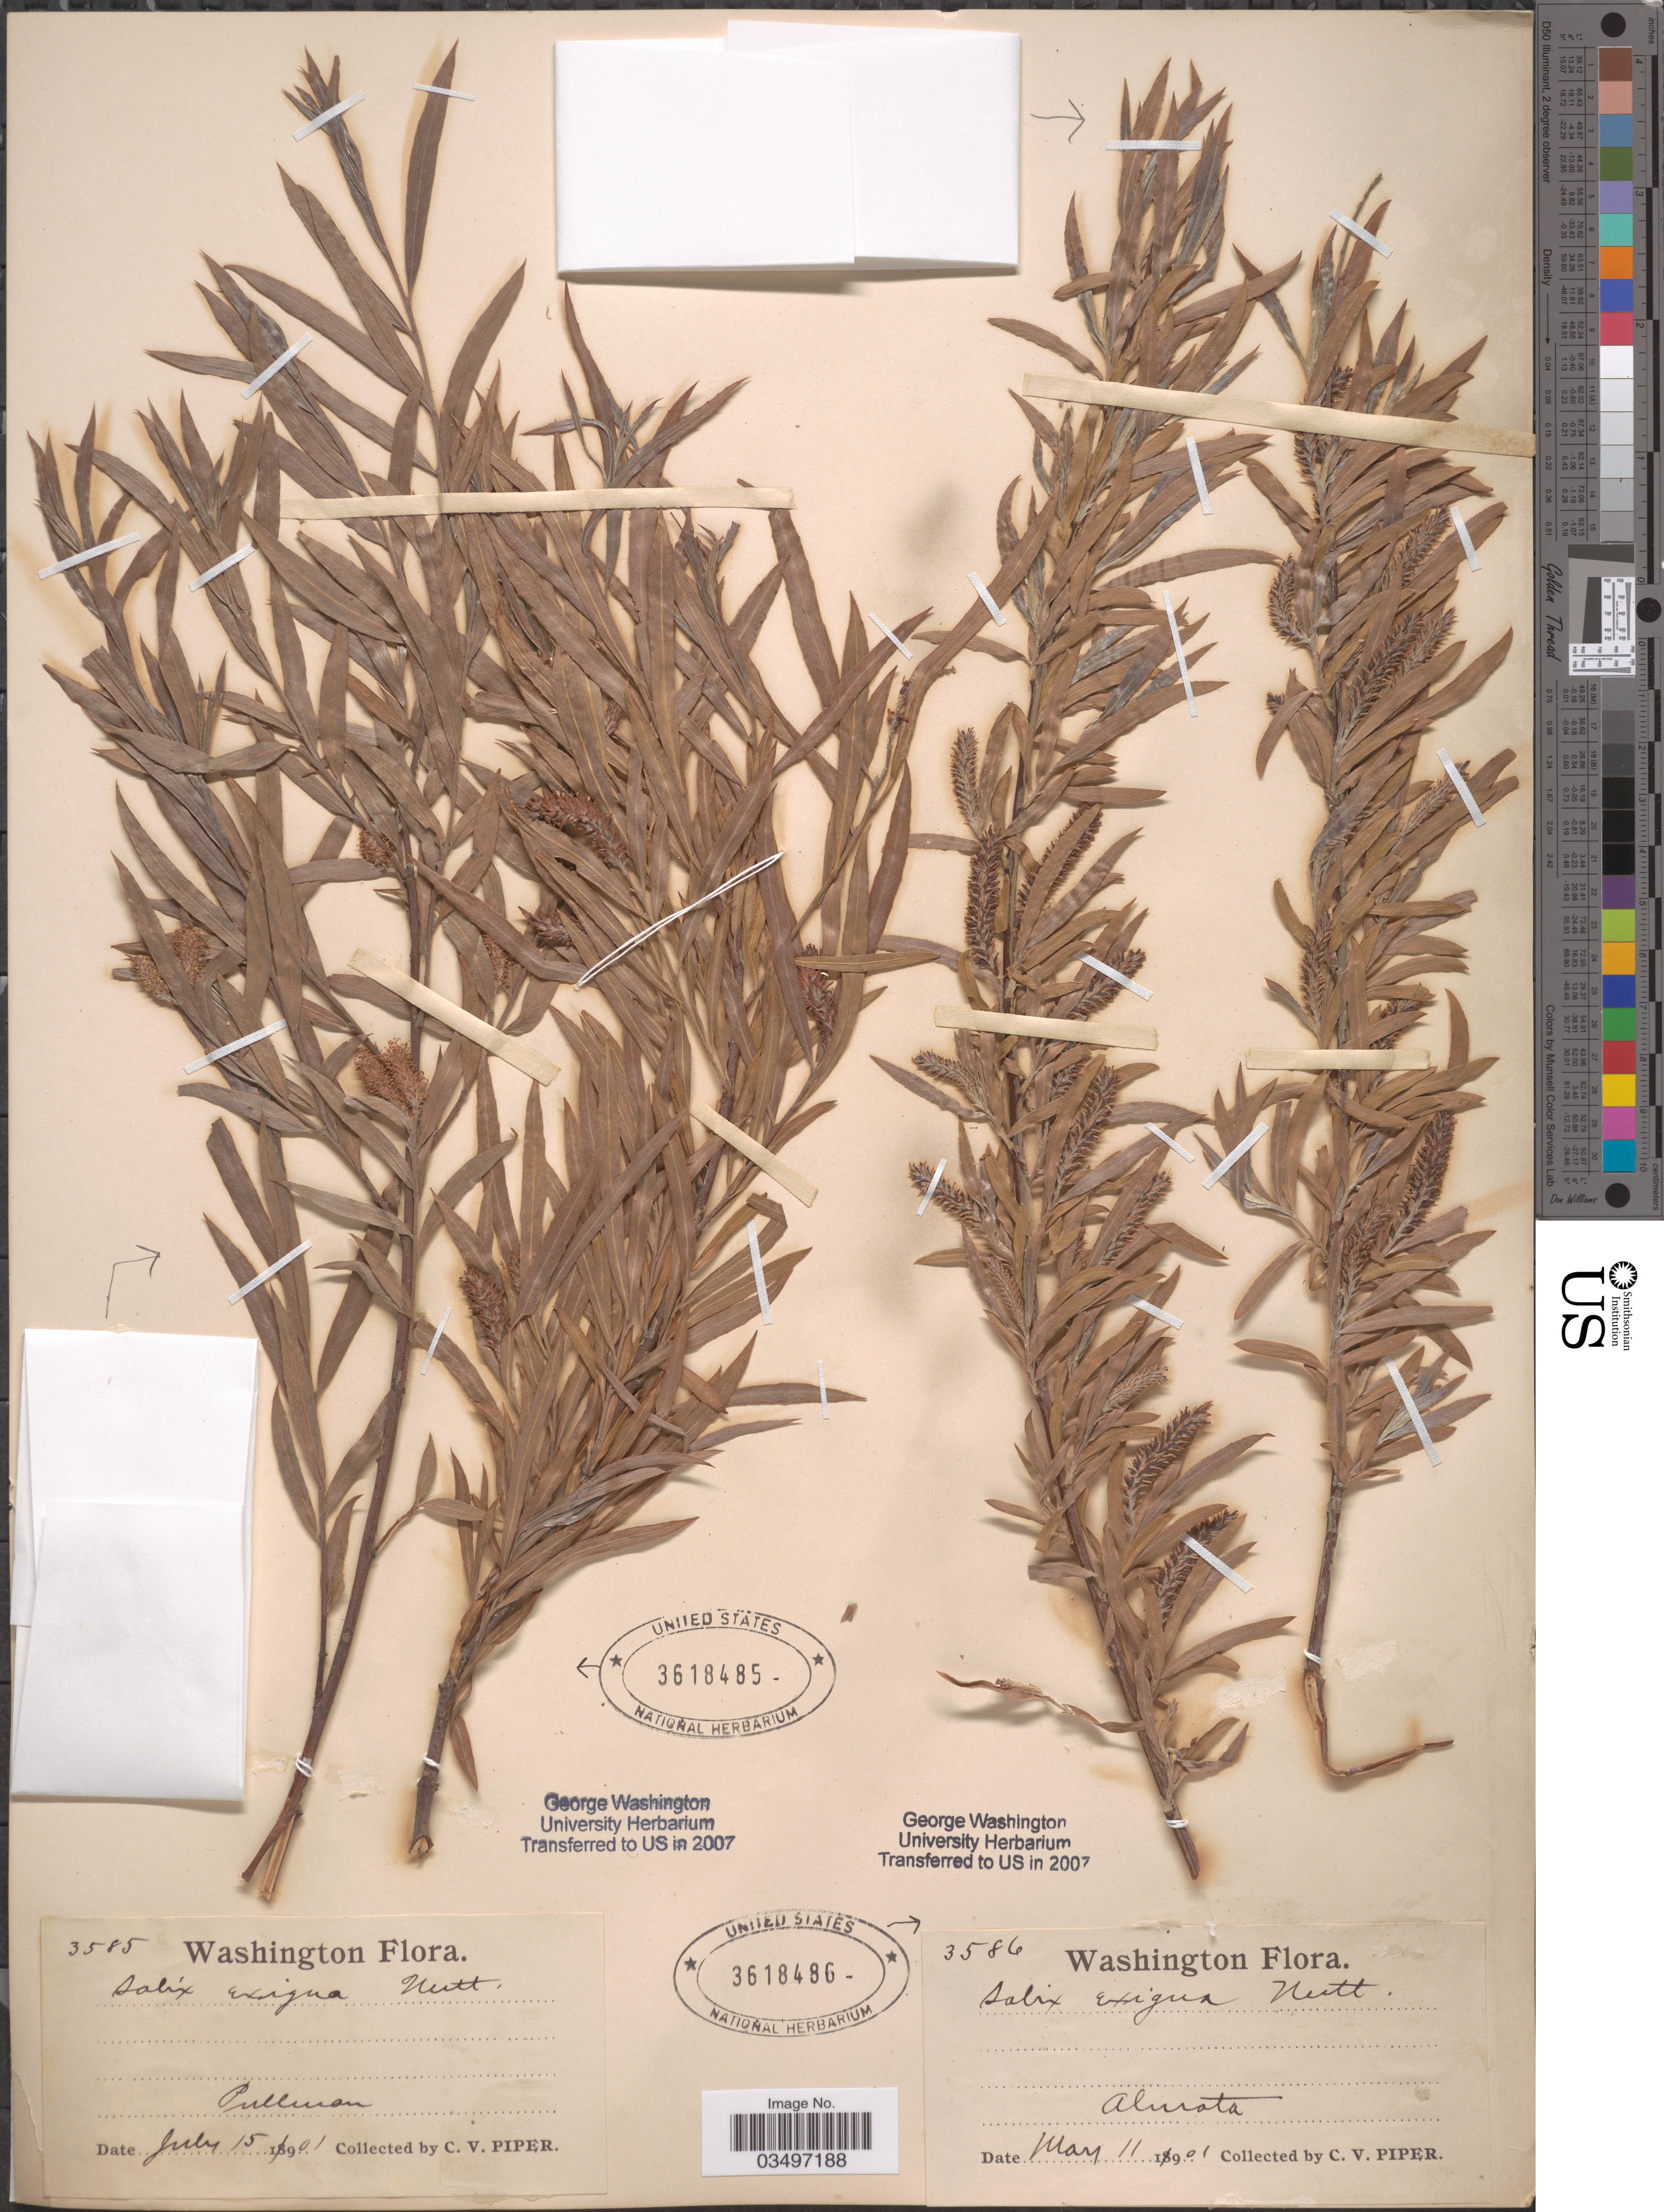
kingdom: Plantae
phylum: Tracheophyta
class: Magnoliopsida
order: Malpighiales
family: Salicaceae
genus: Salix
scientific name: Salix exigua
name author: Nutt.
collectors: C. V. Piper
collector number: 3585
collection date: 1901-07-15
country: United States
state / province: Washington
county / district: Whitman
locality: Pullman.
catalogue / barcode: US 3618485